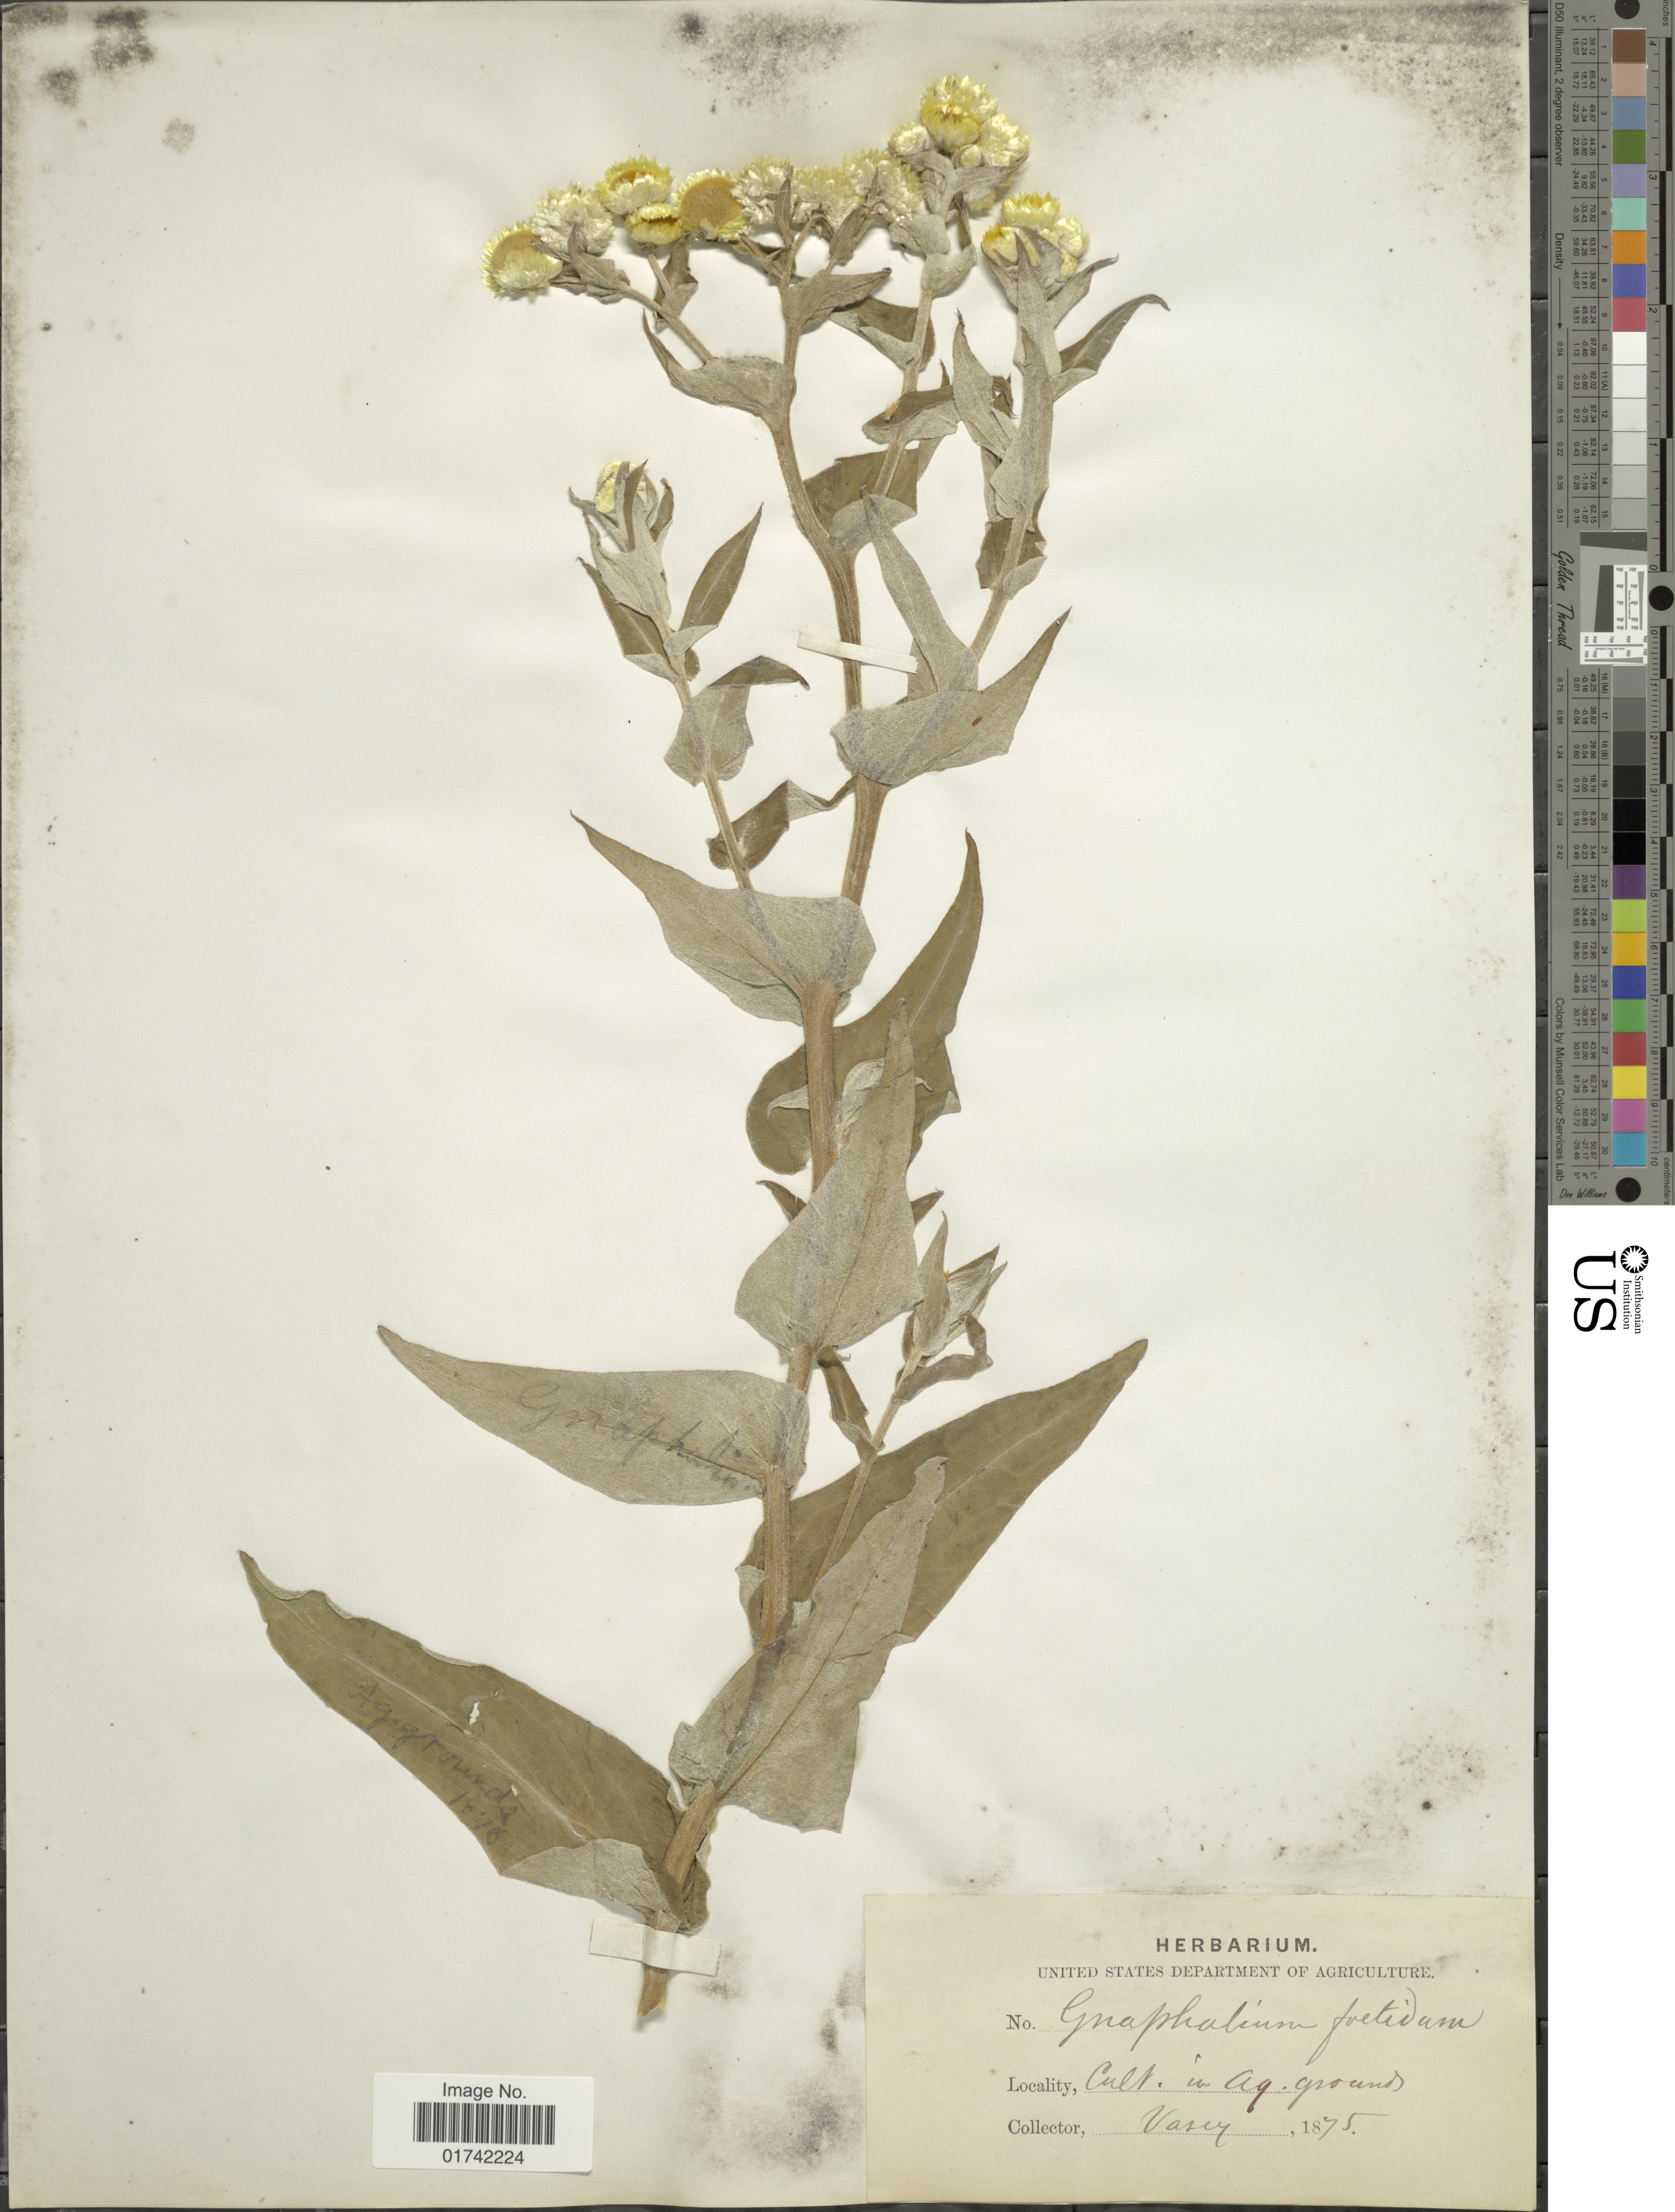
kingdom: Plantae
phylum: Tracheophyta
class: Magnoliopsida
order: Asterales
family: Asteraceae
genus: Helichrysum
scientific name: Helichrysum foetidum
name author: (L.) Moench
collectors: Vasey, --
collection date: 1875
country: United States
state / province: District of Columbia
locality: Cult. in Ag. grounds